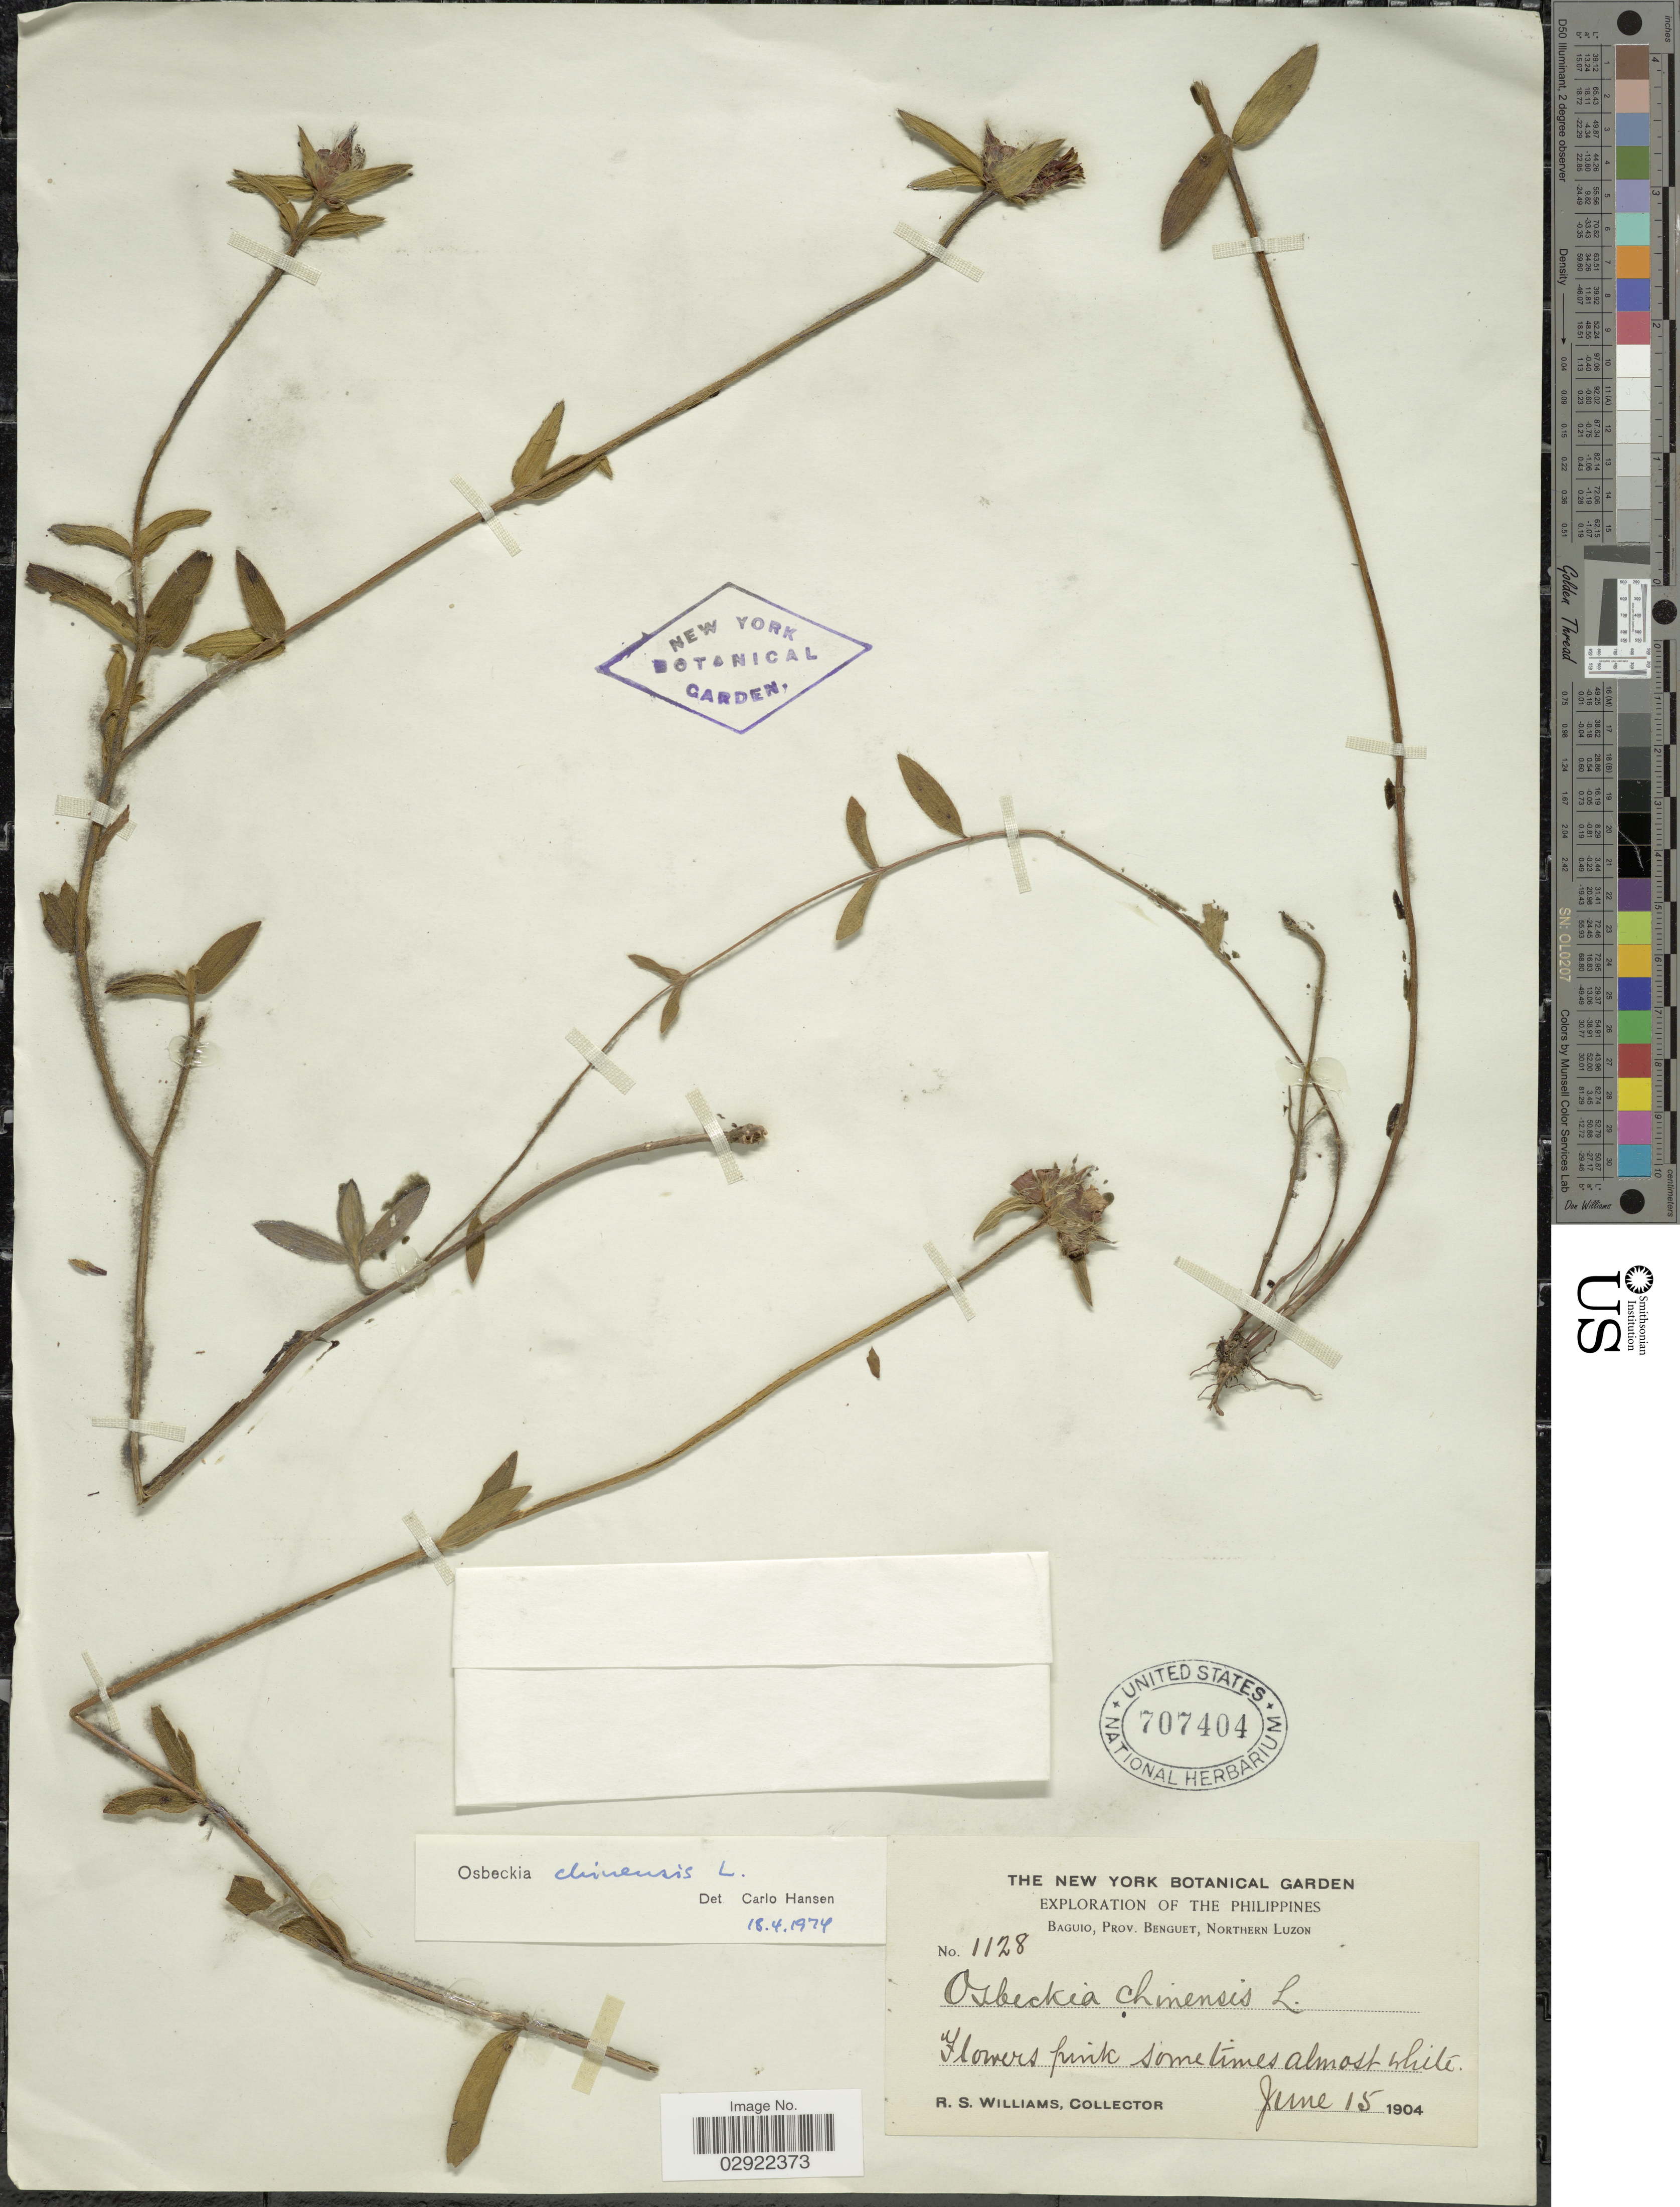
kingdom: Plantae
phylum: Tracheophyta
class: Magnoliopsida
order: Myrtales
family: Melastomataceae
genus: Osbeckia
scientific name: Osbeckia chinensis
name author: L.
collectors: R. S. Williams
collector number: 1128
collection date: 1904-06-15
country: Philippines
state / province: Cordillera (Administrative Region)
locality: Baguio, Prov. Benguet, Northern Luzon.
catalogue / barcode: US 707404